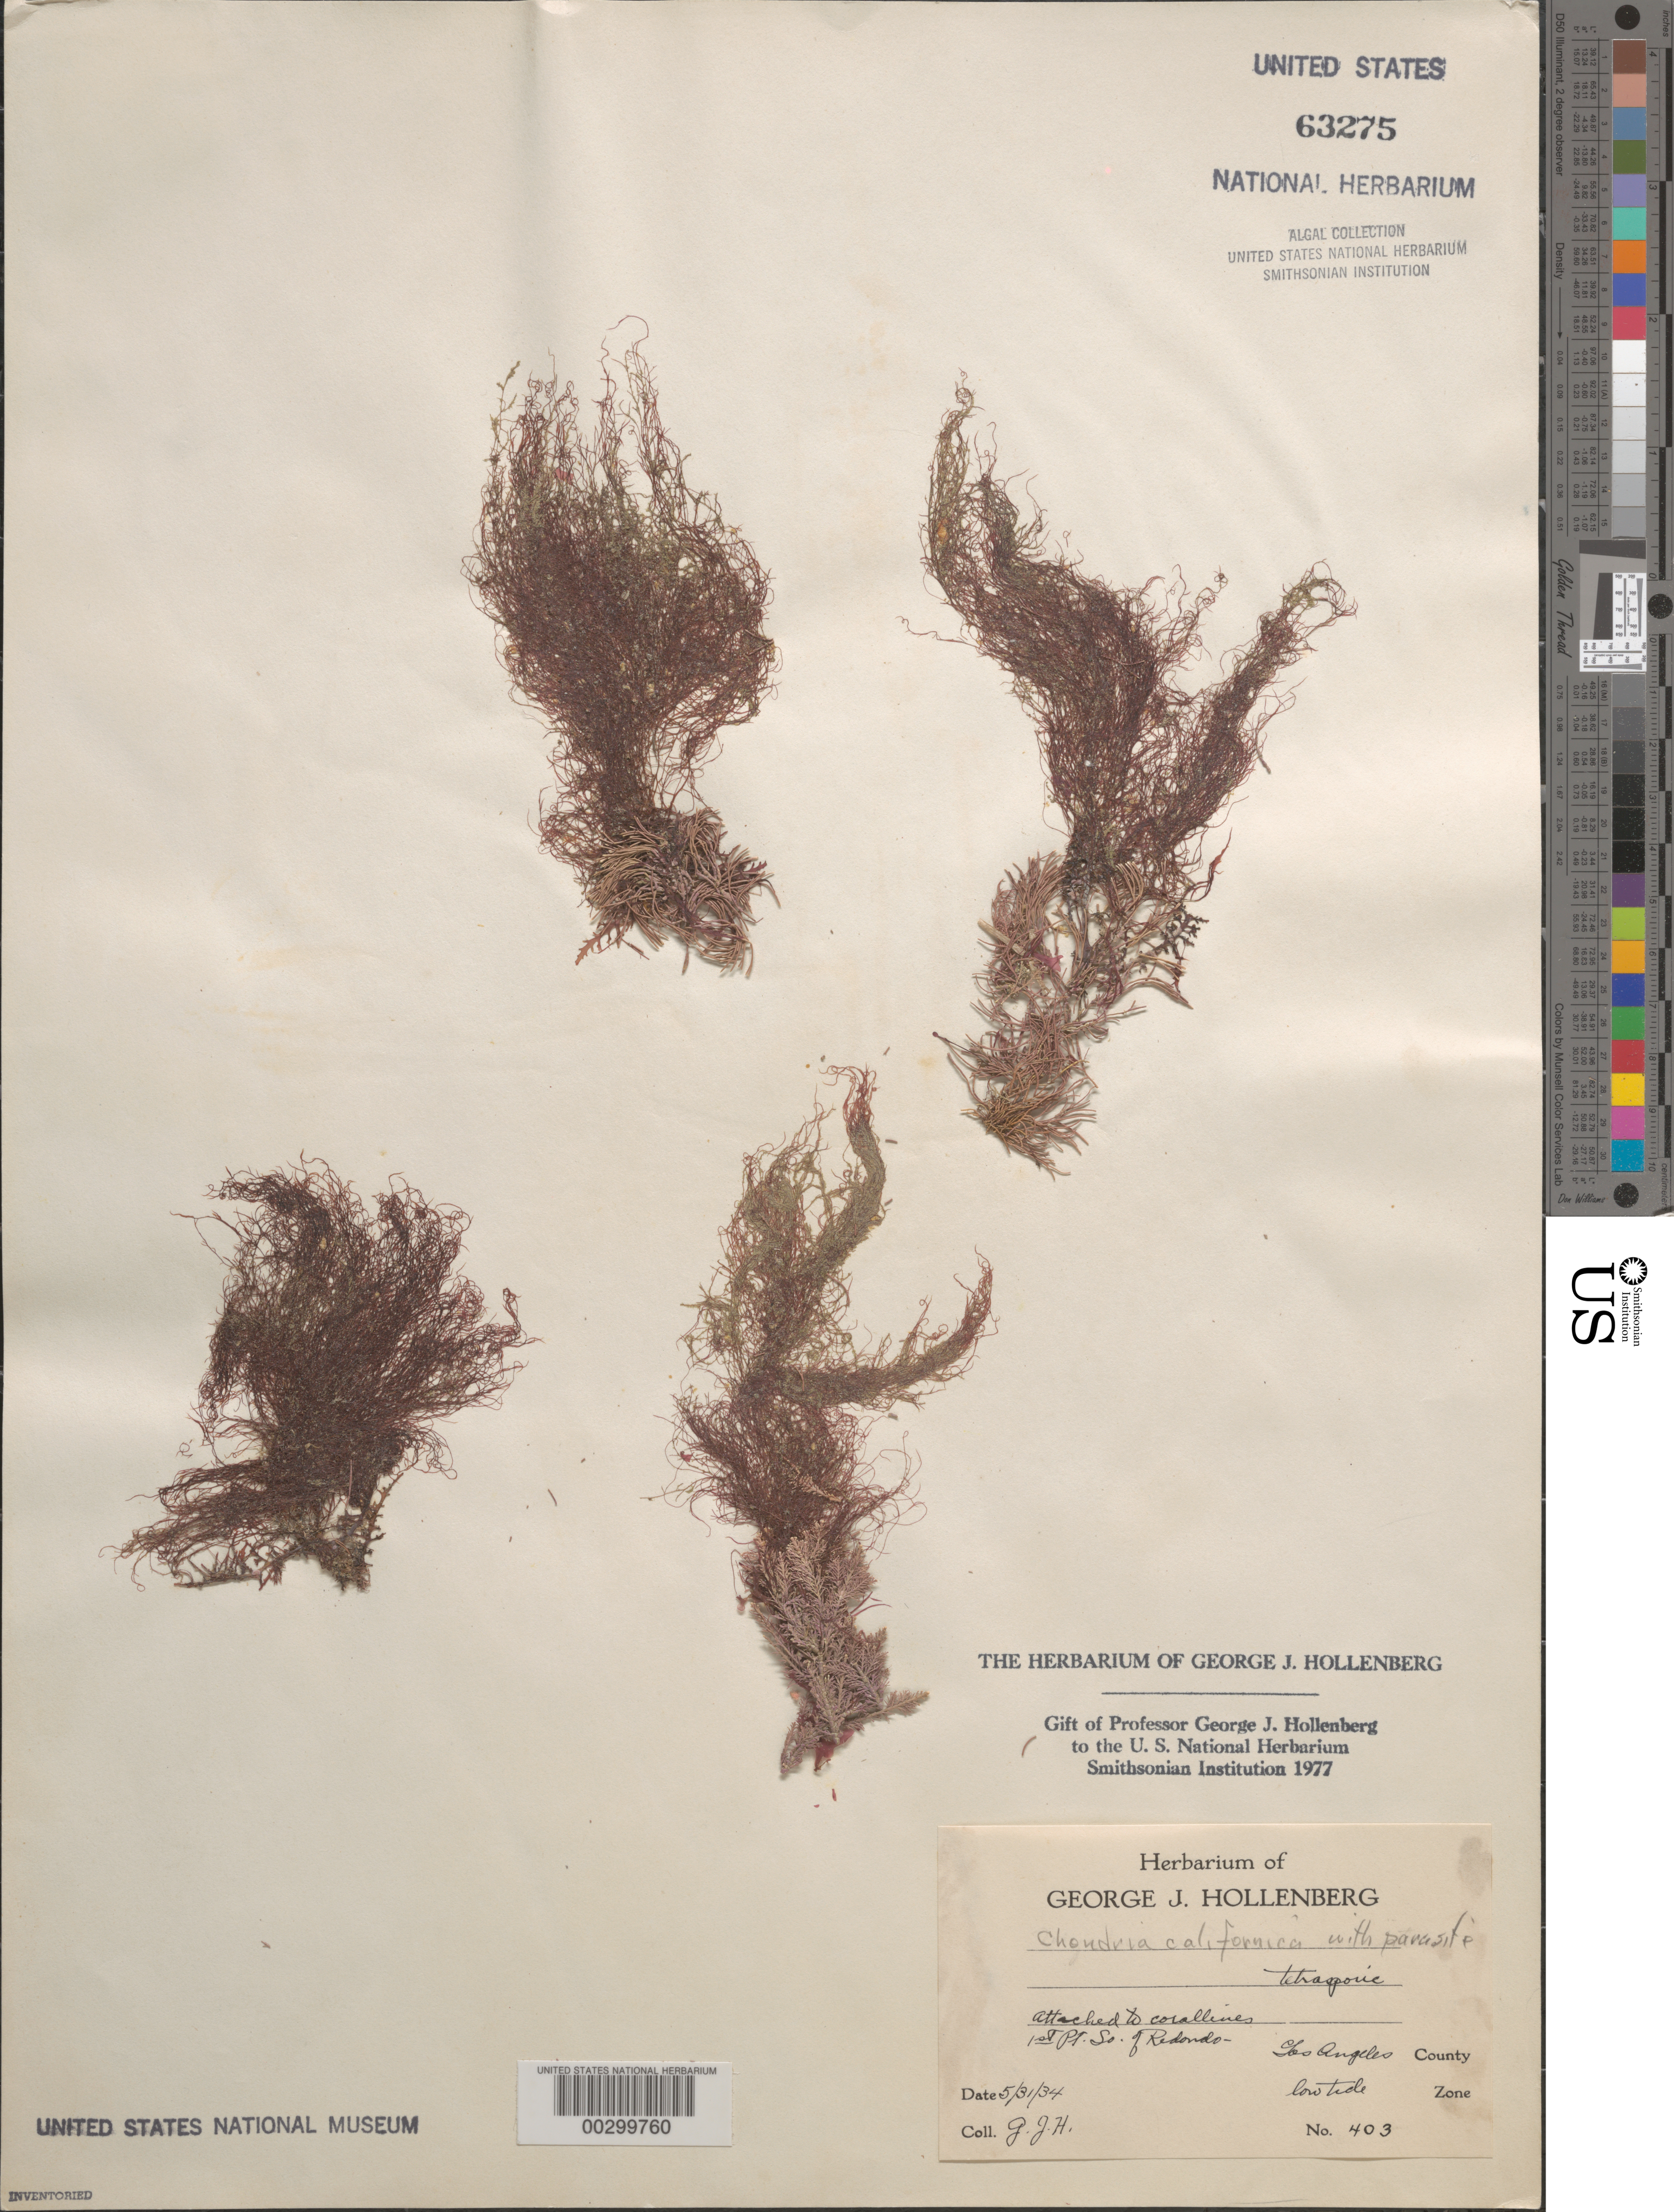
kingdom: Plantae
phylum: Rhodophyta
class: Florideophyceae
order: Ceramiales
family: Rhodomelaceae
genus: Chondria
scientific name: Chondria acrorhizophora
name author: Setch. & N.L. Gardner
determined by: Algae name updating Project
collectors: G. Hollenberg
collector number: GJH 403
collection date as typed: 31 May 1934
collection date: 1934-05-31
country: United States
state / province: California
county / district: Los Angeles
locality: First point south of Redondo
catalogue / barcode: US 63275